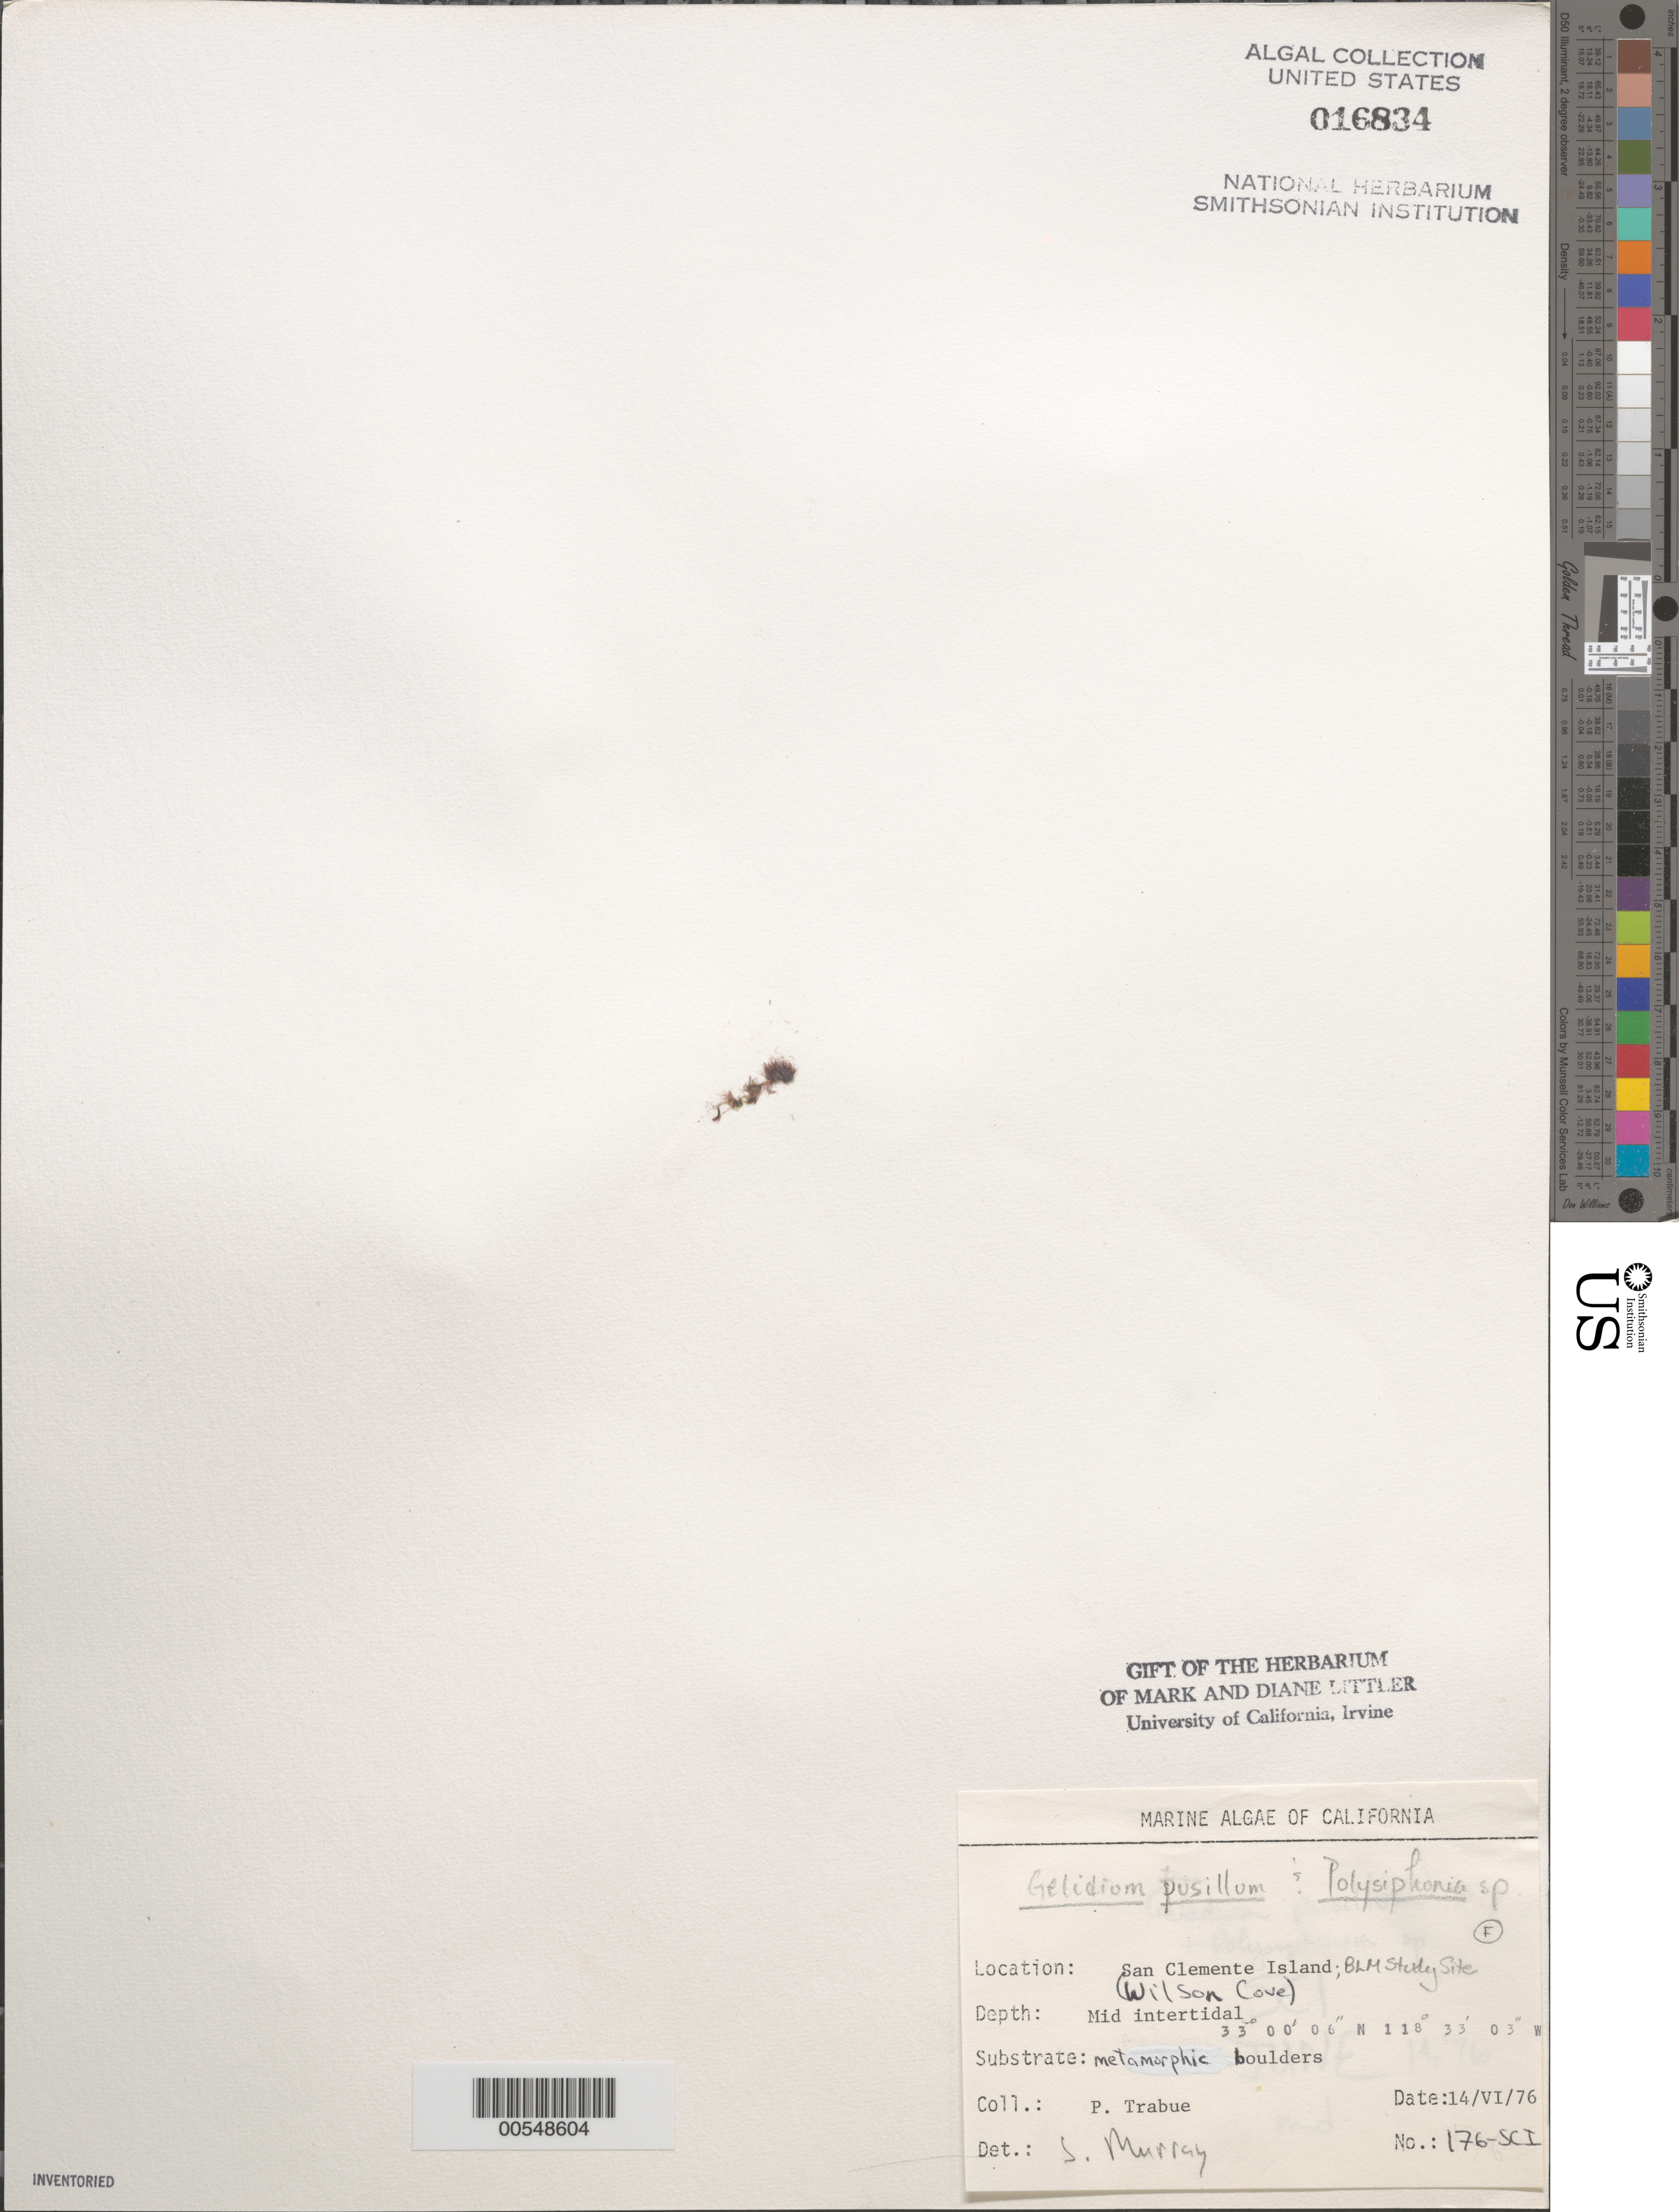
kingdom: Plantae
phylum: Rhodophyta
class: Florideophyceae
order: Gelidiales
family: Gelidiaceae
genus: Gelidium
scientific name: Gelidium pusillum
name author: (Stackh.) Le Jol.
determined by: Murray, S. N.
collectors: P. J. Trabue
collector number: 176-SCI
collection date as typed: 14 Jun 1976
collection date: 1976-06-14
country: United States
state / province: California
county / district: Los Angeles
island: San Clemente Island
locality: Wilson Cove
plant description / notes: BLM-SOCALBIGHT Rocky Intertidal Survey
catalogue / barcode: US 16834